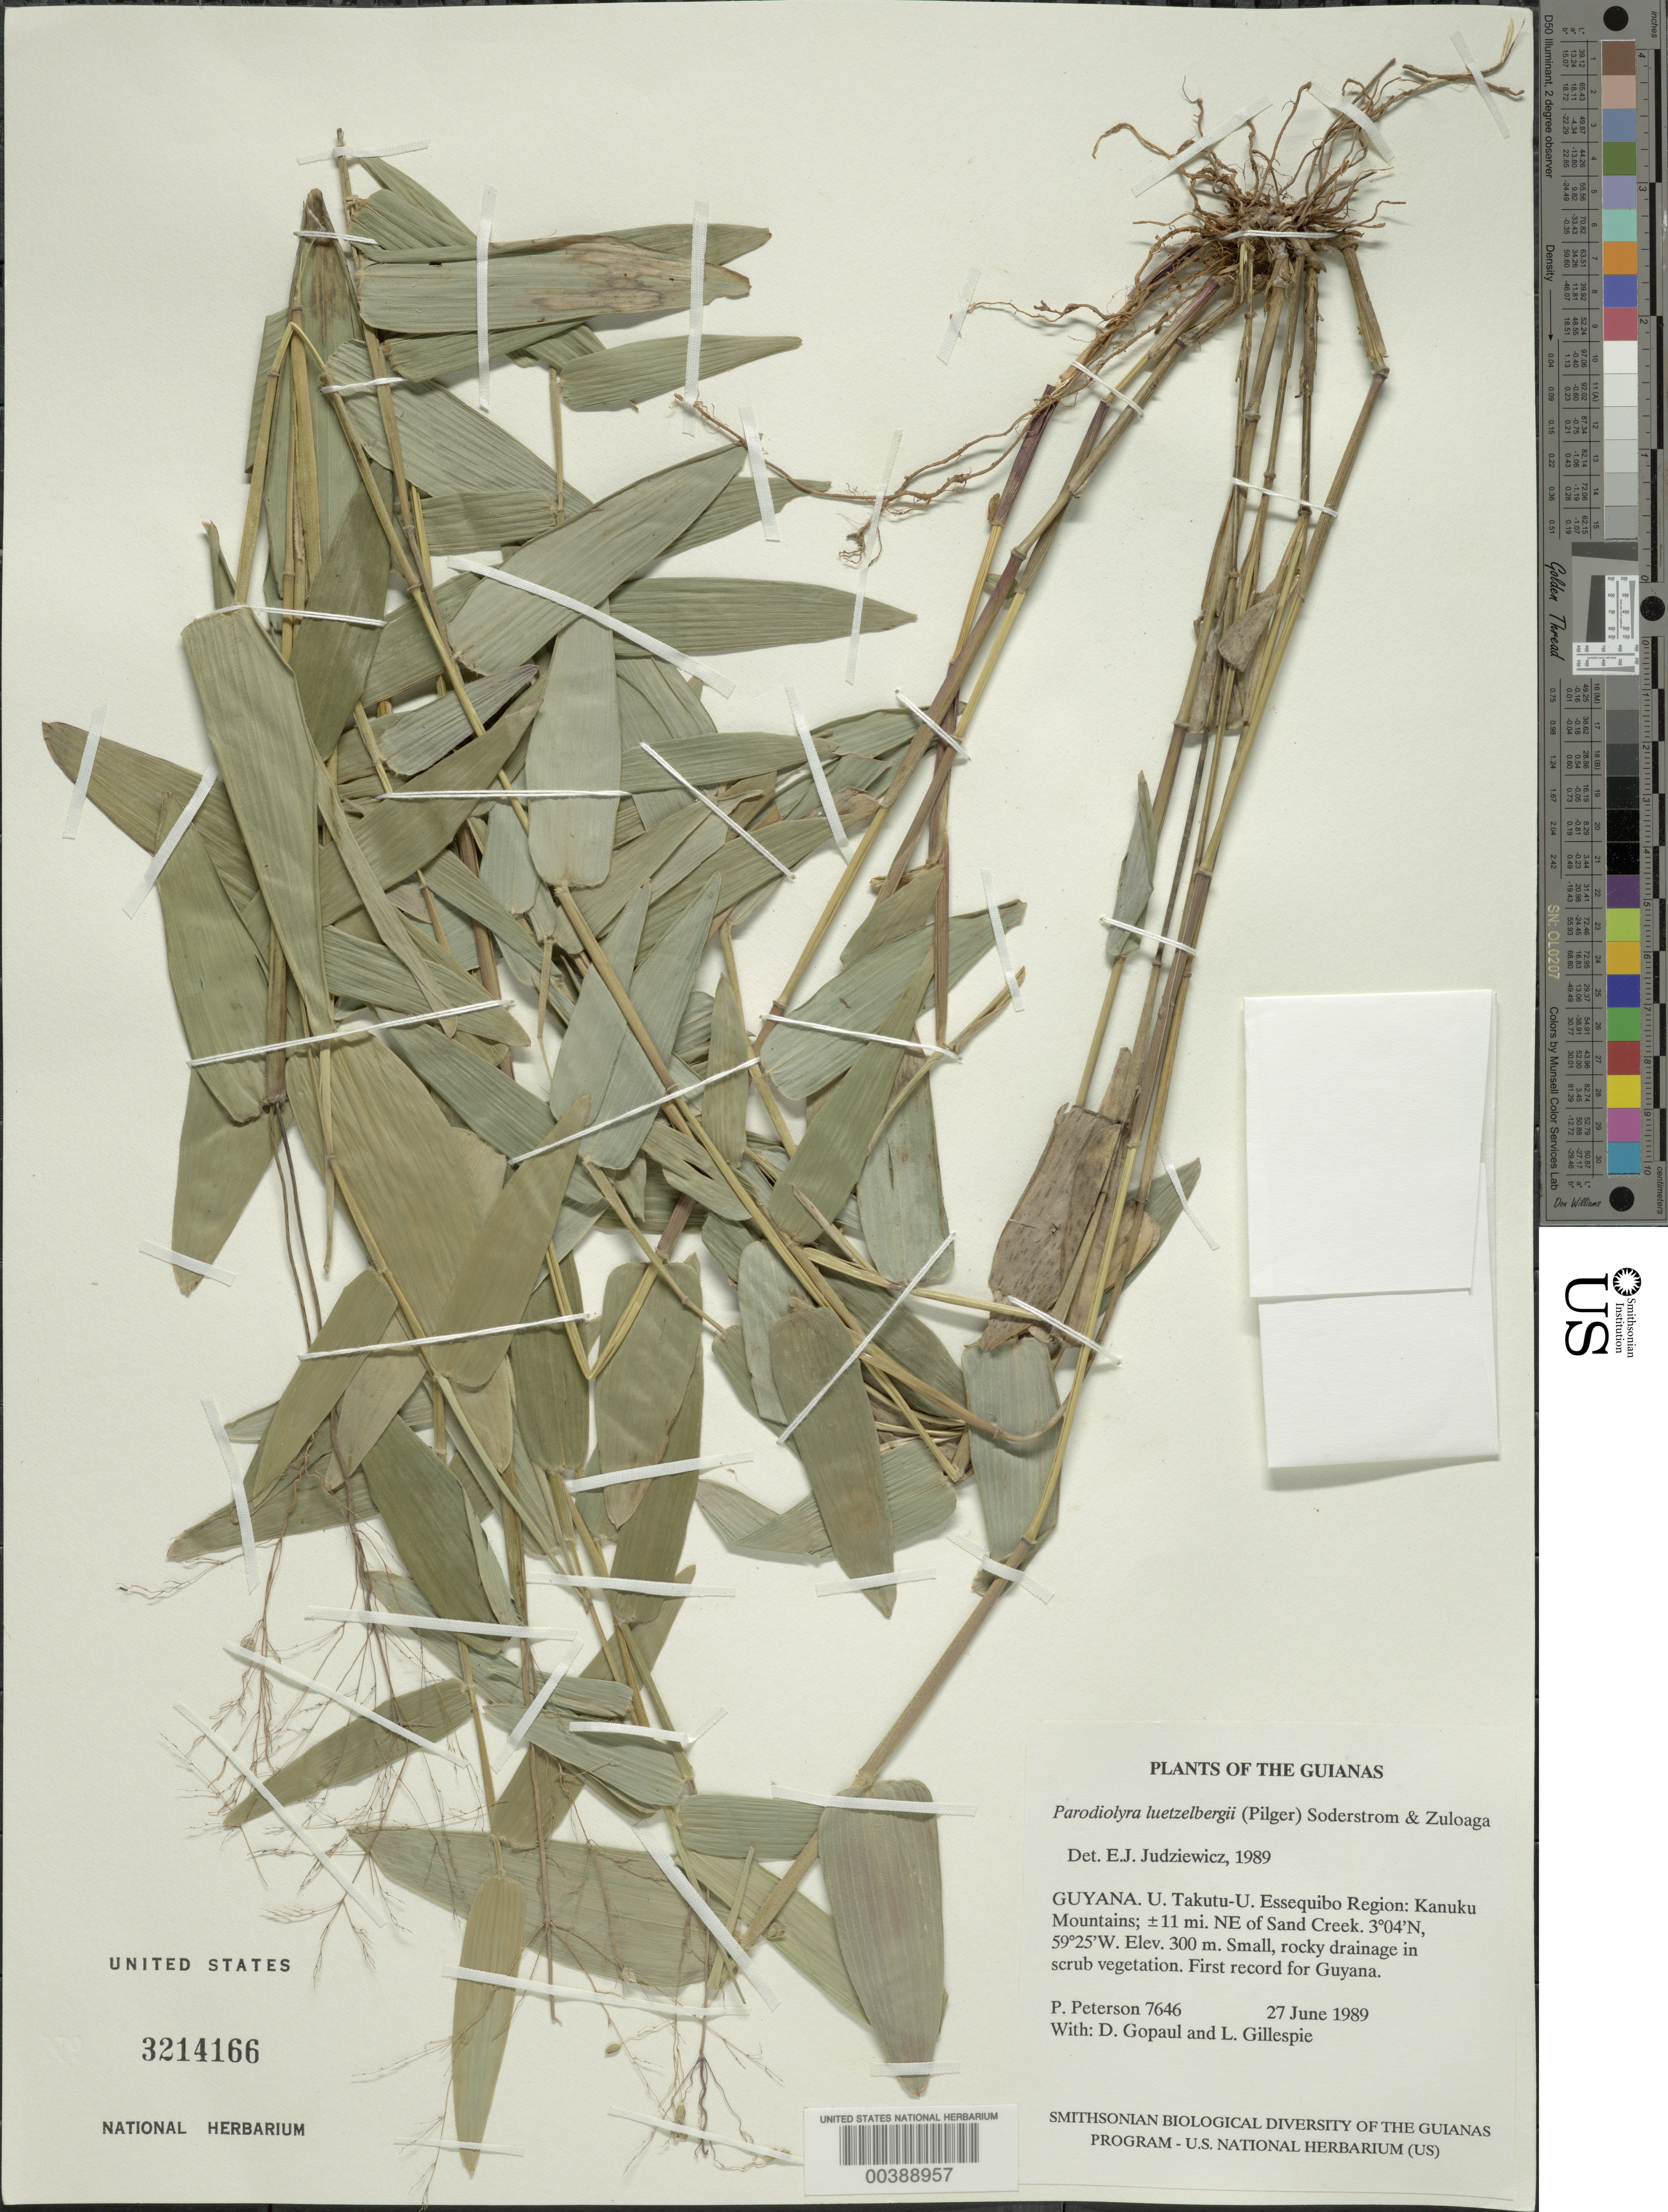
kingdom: Plantae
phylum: Tracheophyta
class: Liliopsida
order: Poales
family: Poaceae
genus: Parodiolyra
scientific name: Parodiolyra luetzelburgii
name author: (Pilg.) Soderstr. & Zuloaga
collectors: P. M. Peterson, D. Gopaul & L. J. Gillespie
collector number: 7646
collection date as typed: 27 Jun 1989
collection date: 1989-06-27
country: Guyana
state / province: U. Takutu-U. Essequibo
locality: Kanuku mountains; 11 mi ne of sand creek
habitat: Small rocky drainage in scrub vegetation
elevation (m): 300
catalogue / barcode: US 3214166